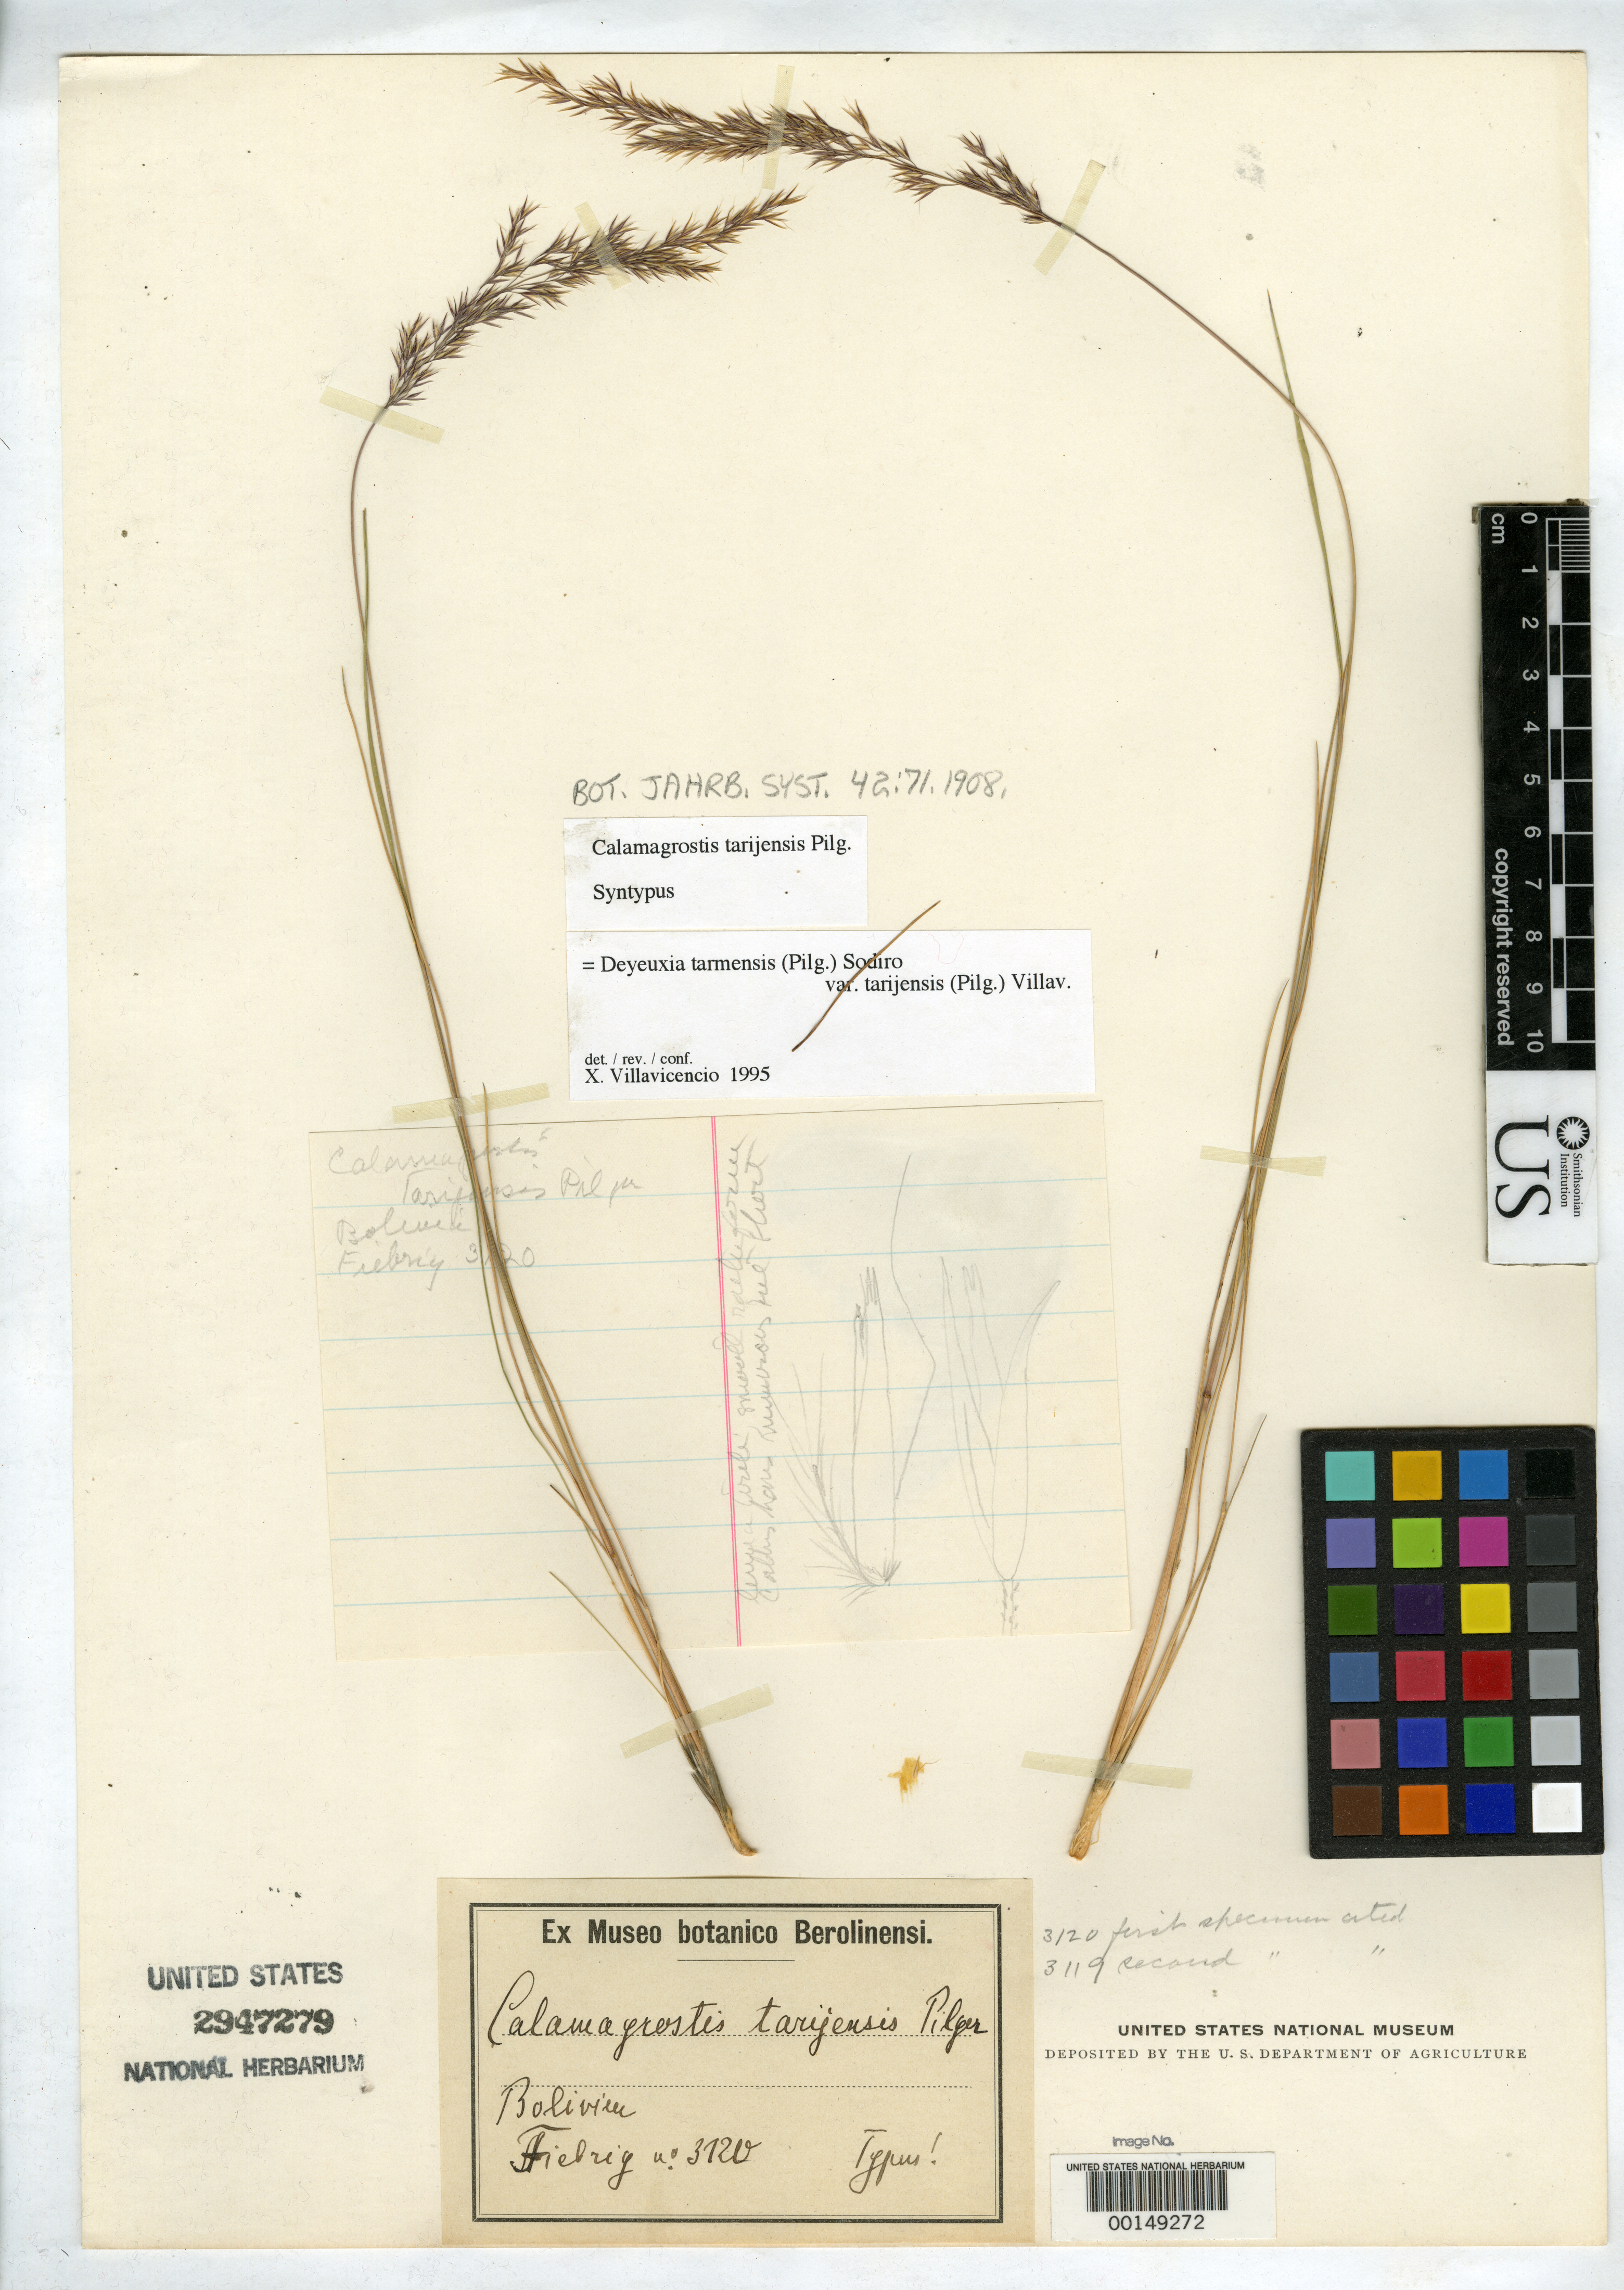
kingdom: Plantae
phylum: Tracheophyta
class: Liliopsida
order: Poales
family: Poaceae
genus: Calamagrostis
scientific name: Calamagrostis tarijensis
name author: Pilg.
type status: Syntype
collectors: K. Fiebrig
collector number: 3720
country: Bolivia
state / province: Tarija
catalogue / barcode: US 2947279